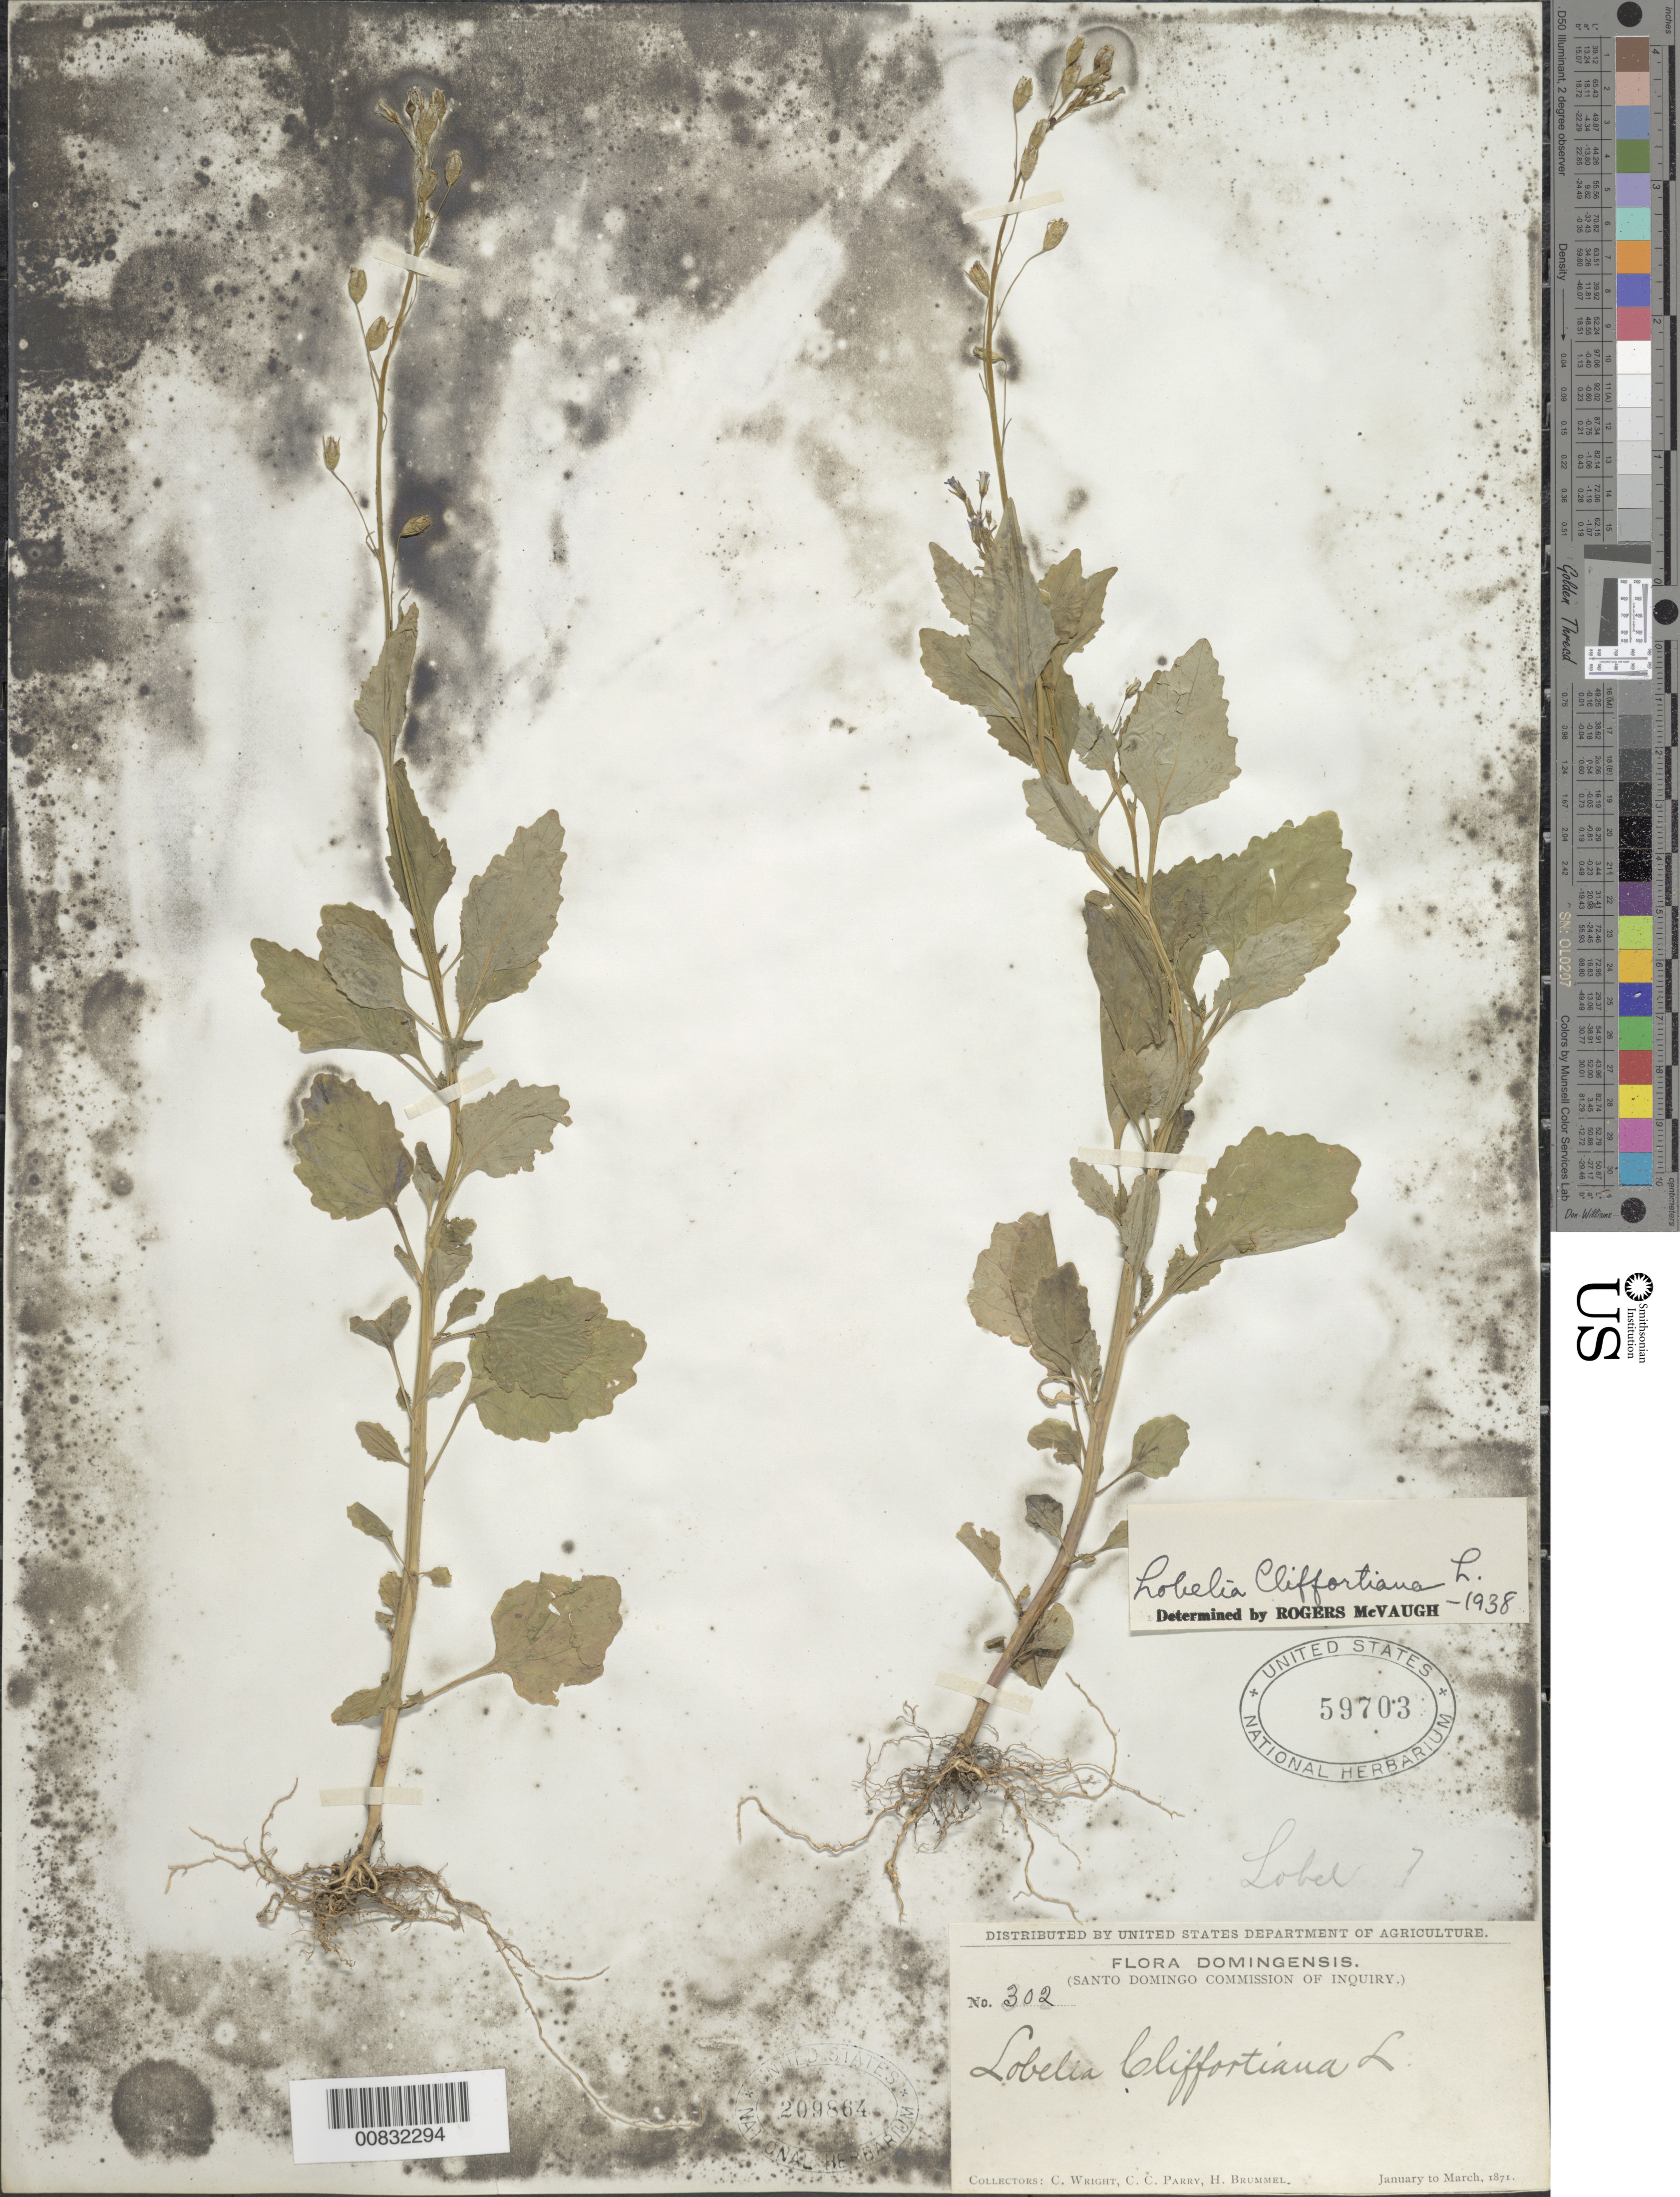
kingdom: Plantae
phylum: Tracheophyta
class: Magnoliopsida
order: Asterales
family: Campanulaceae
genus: Lobelia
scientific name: Lobelia cliffortiana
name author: L.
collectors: C. Wright, C. C. Parry & H. Brummel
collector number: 302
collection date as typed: Jan 1871 to -- Mar 1871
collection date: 1871-01/1871-03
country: Dominican Republic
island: Hispaniola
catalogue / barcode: US 59703